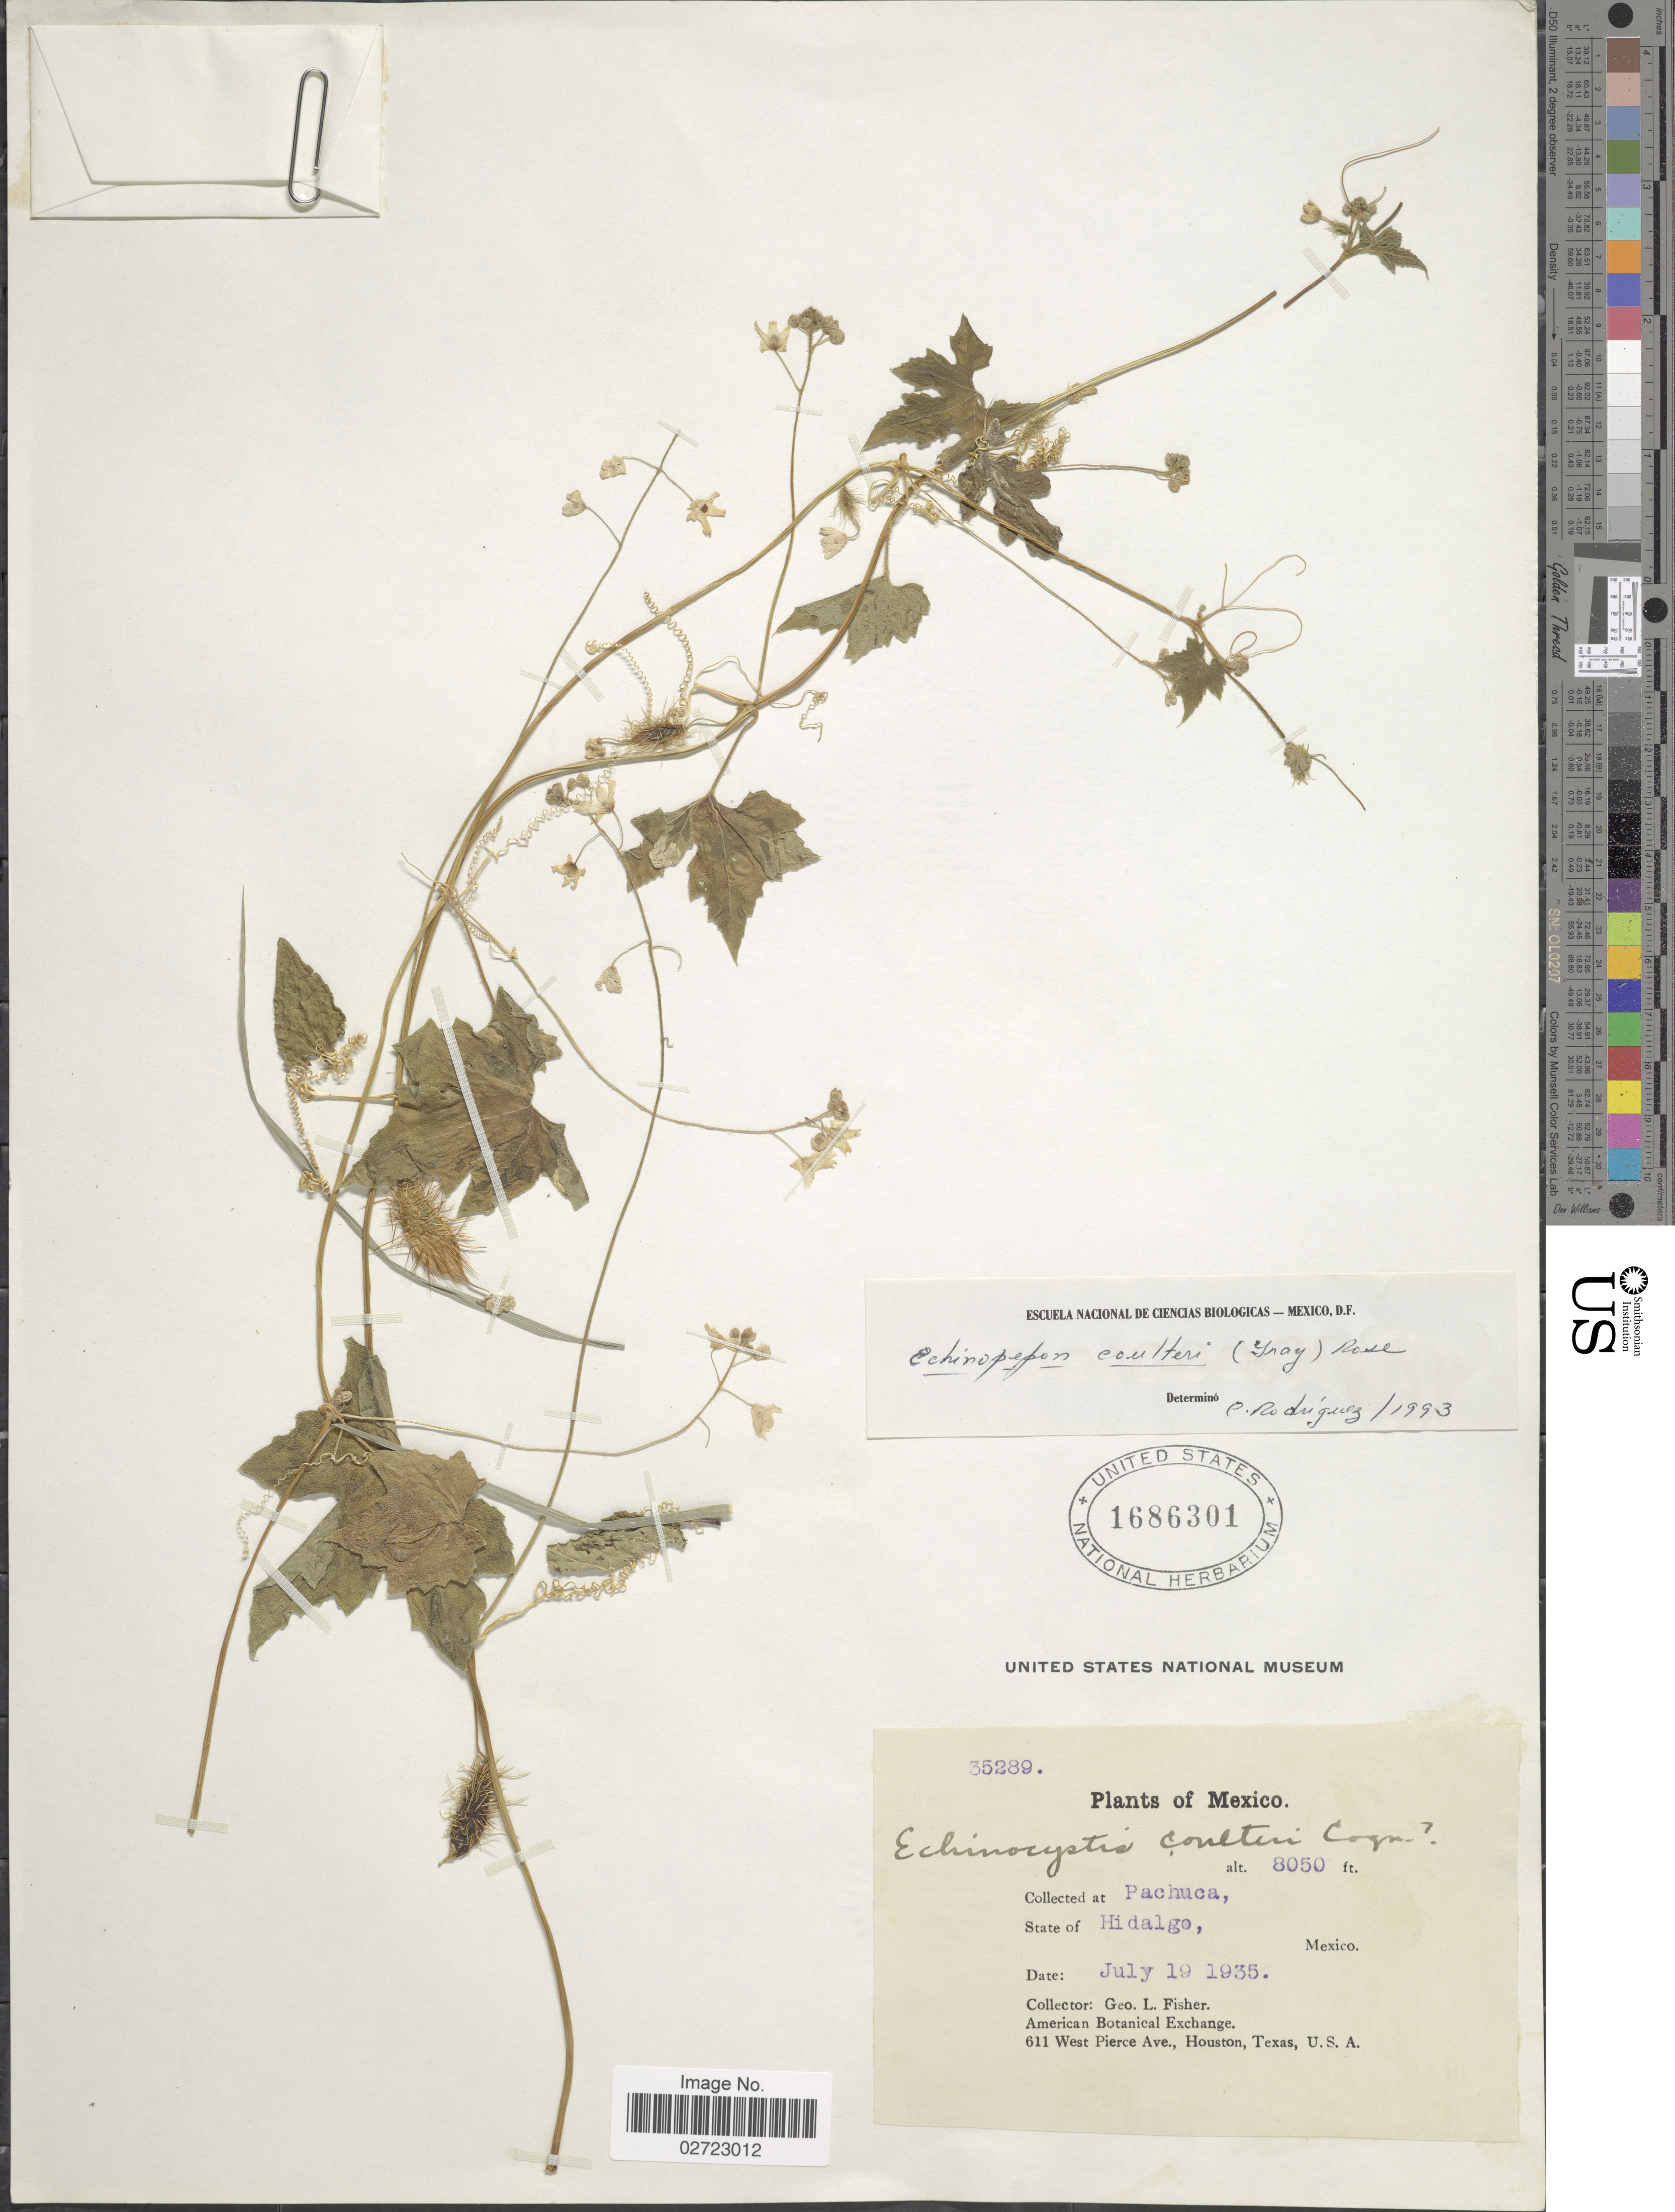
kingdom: Plantae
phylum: Tracheophyta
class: Magnoliopsida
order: Cucurbitales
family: Cucurbitaceae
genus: Echinopepon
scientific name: Echinopepon coulteri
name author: (A. Gray) Rose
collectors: G. L. Fisher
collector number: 35289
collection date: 1935-07-19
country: Mexico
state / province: Hidalgo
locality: Pachuca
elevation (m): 2454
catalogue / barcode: US 1686301